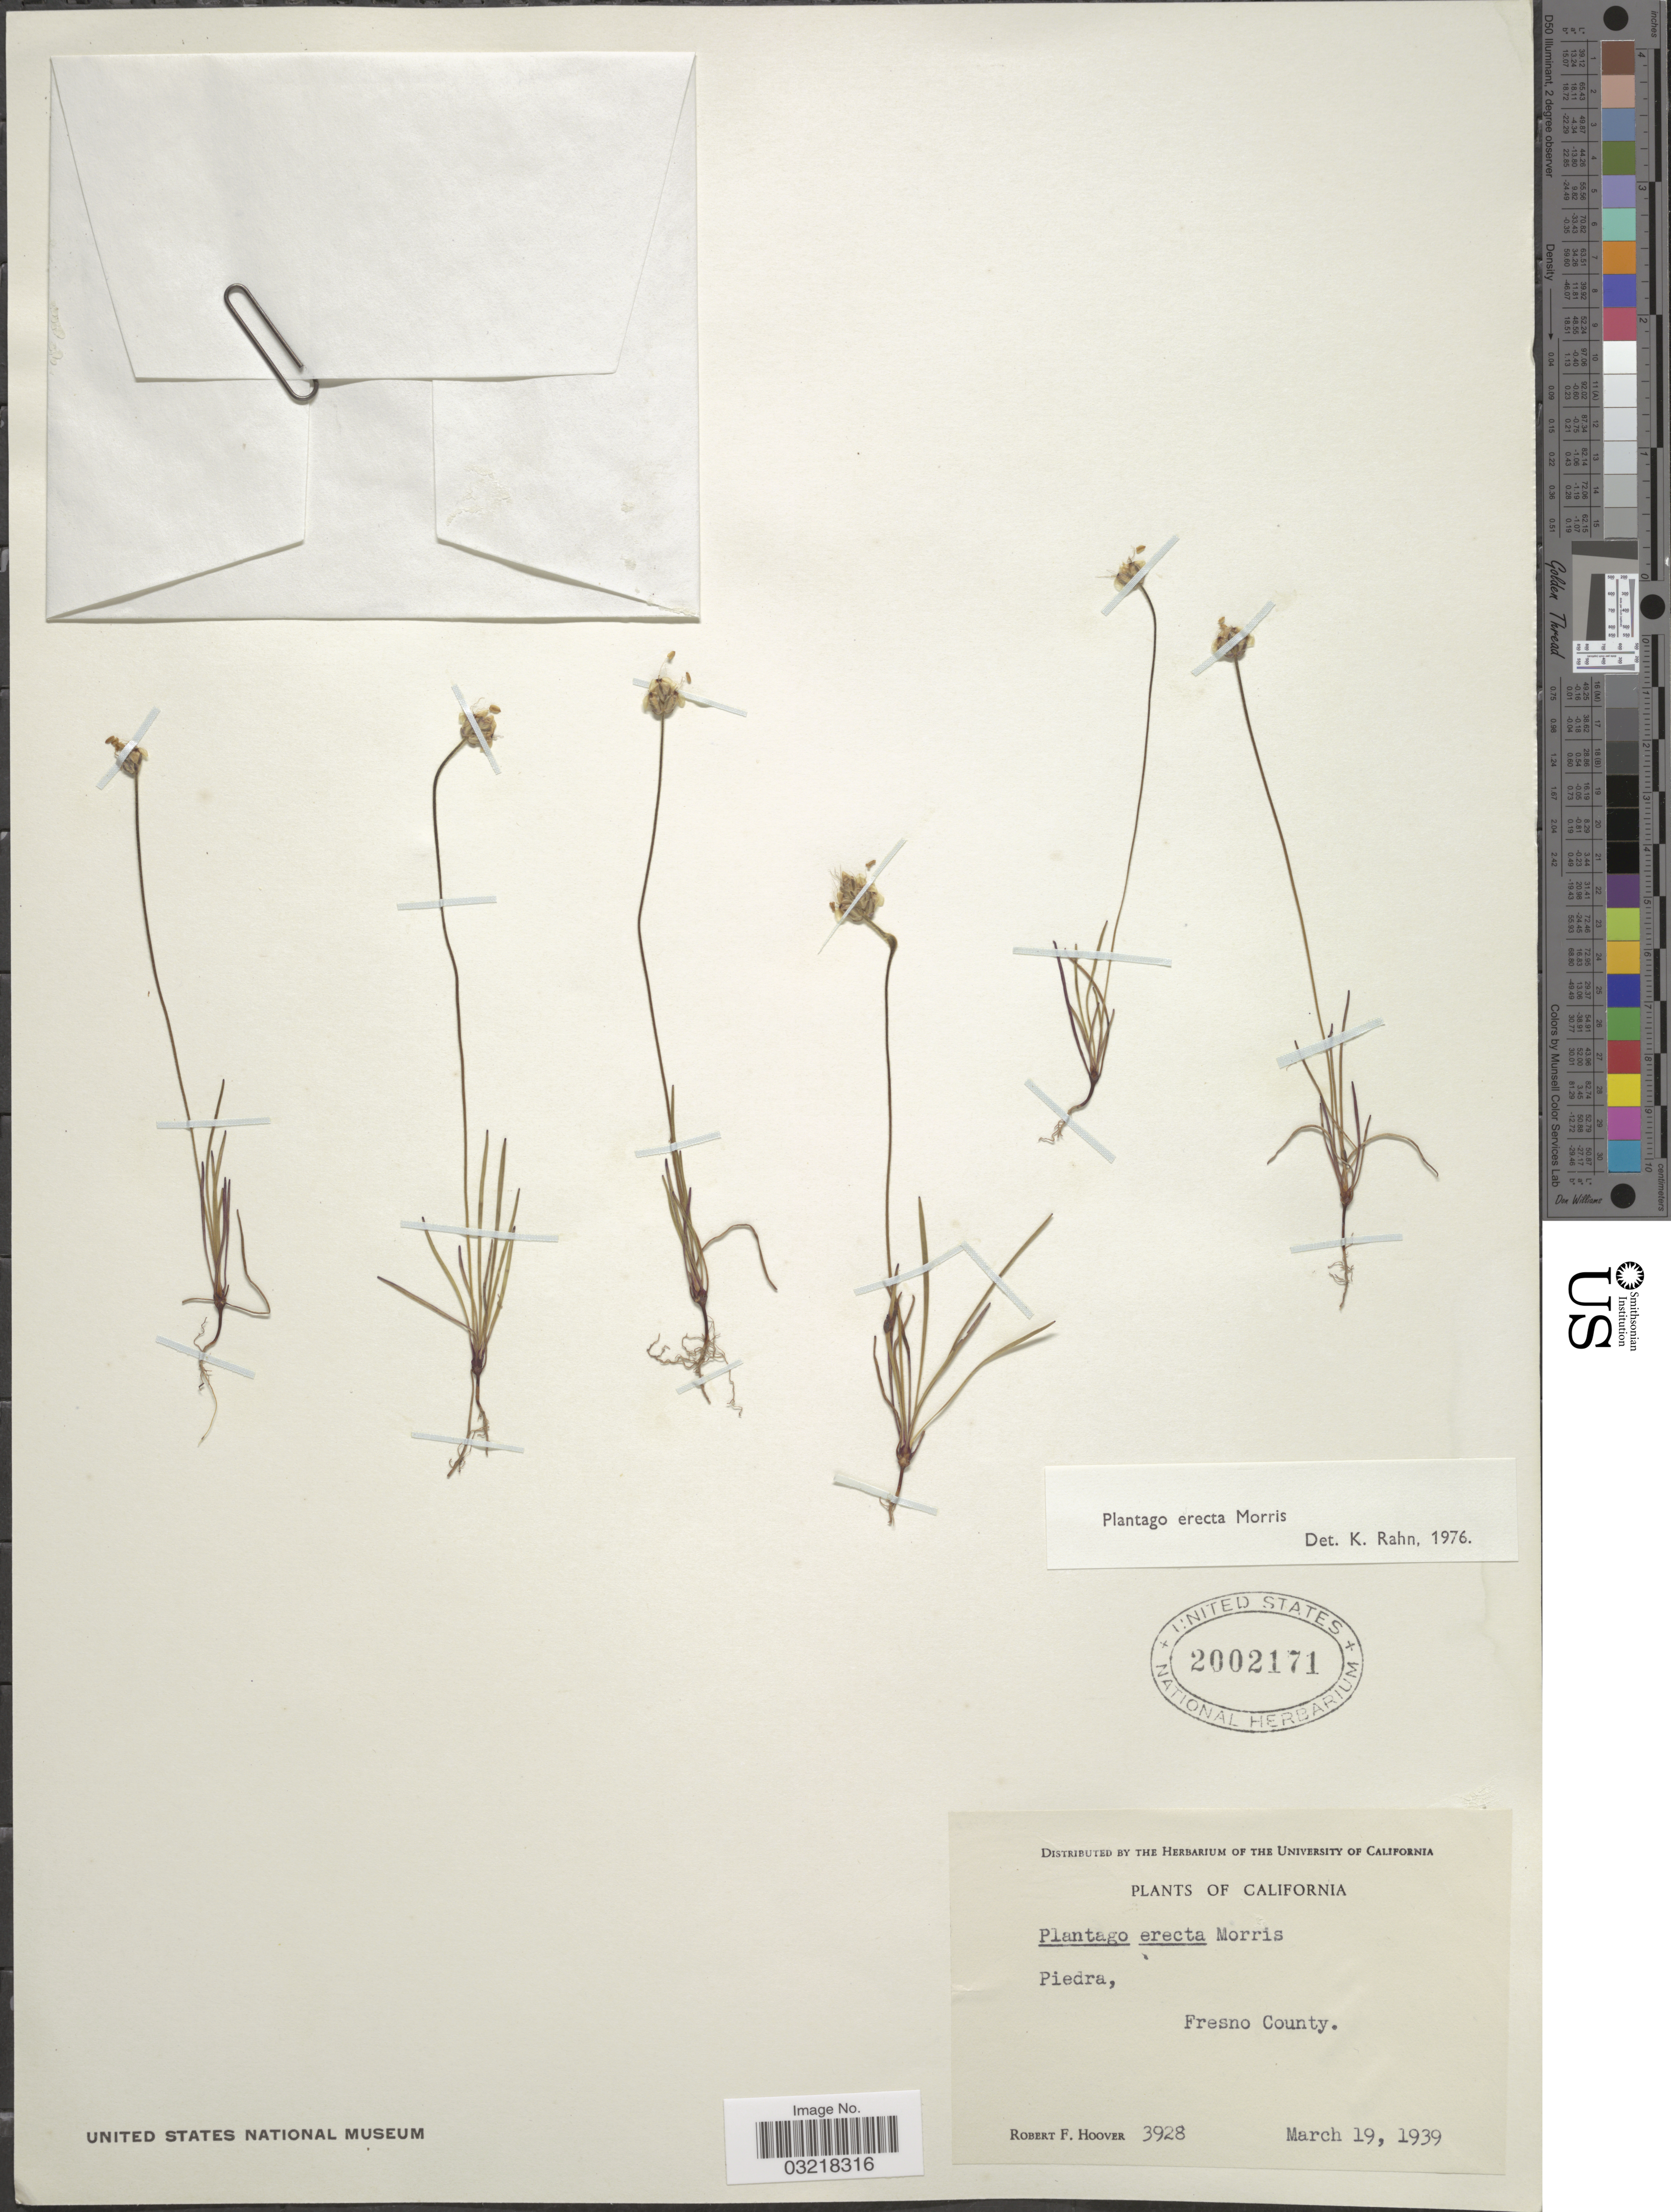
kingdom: Plantae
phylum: Tracheophyta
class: Magnoliopsida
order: Lamiales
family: Plantaginaceae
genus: Plantago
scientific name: Plantago erecta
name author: Morris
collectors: R. F. Hoover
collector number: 3928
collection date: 1939-03-19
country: United States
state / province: California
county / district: Fresno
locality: Piedra, Fresno County.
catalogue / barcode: US 2002171